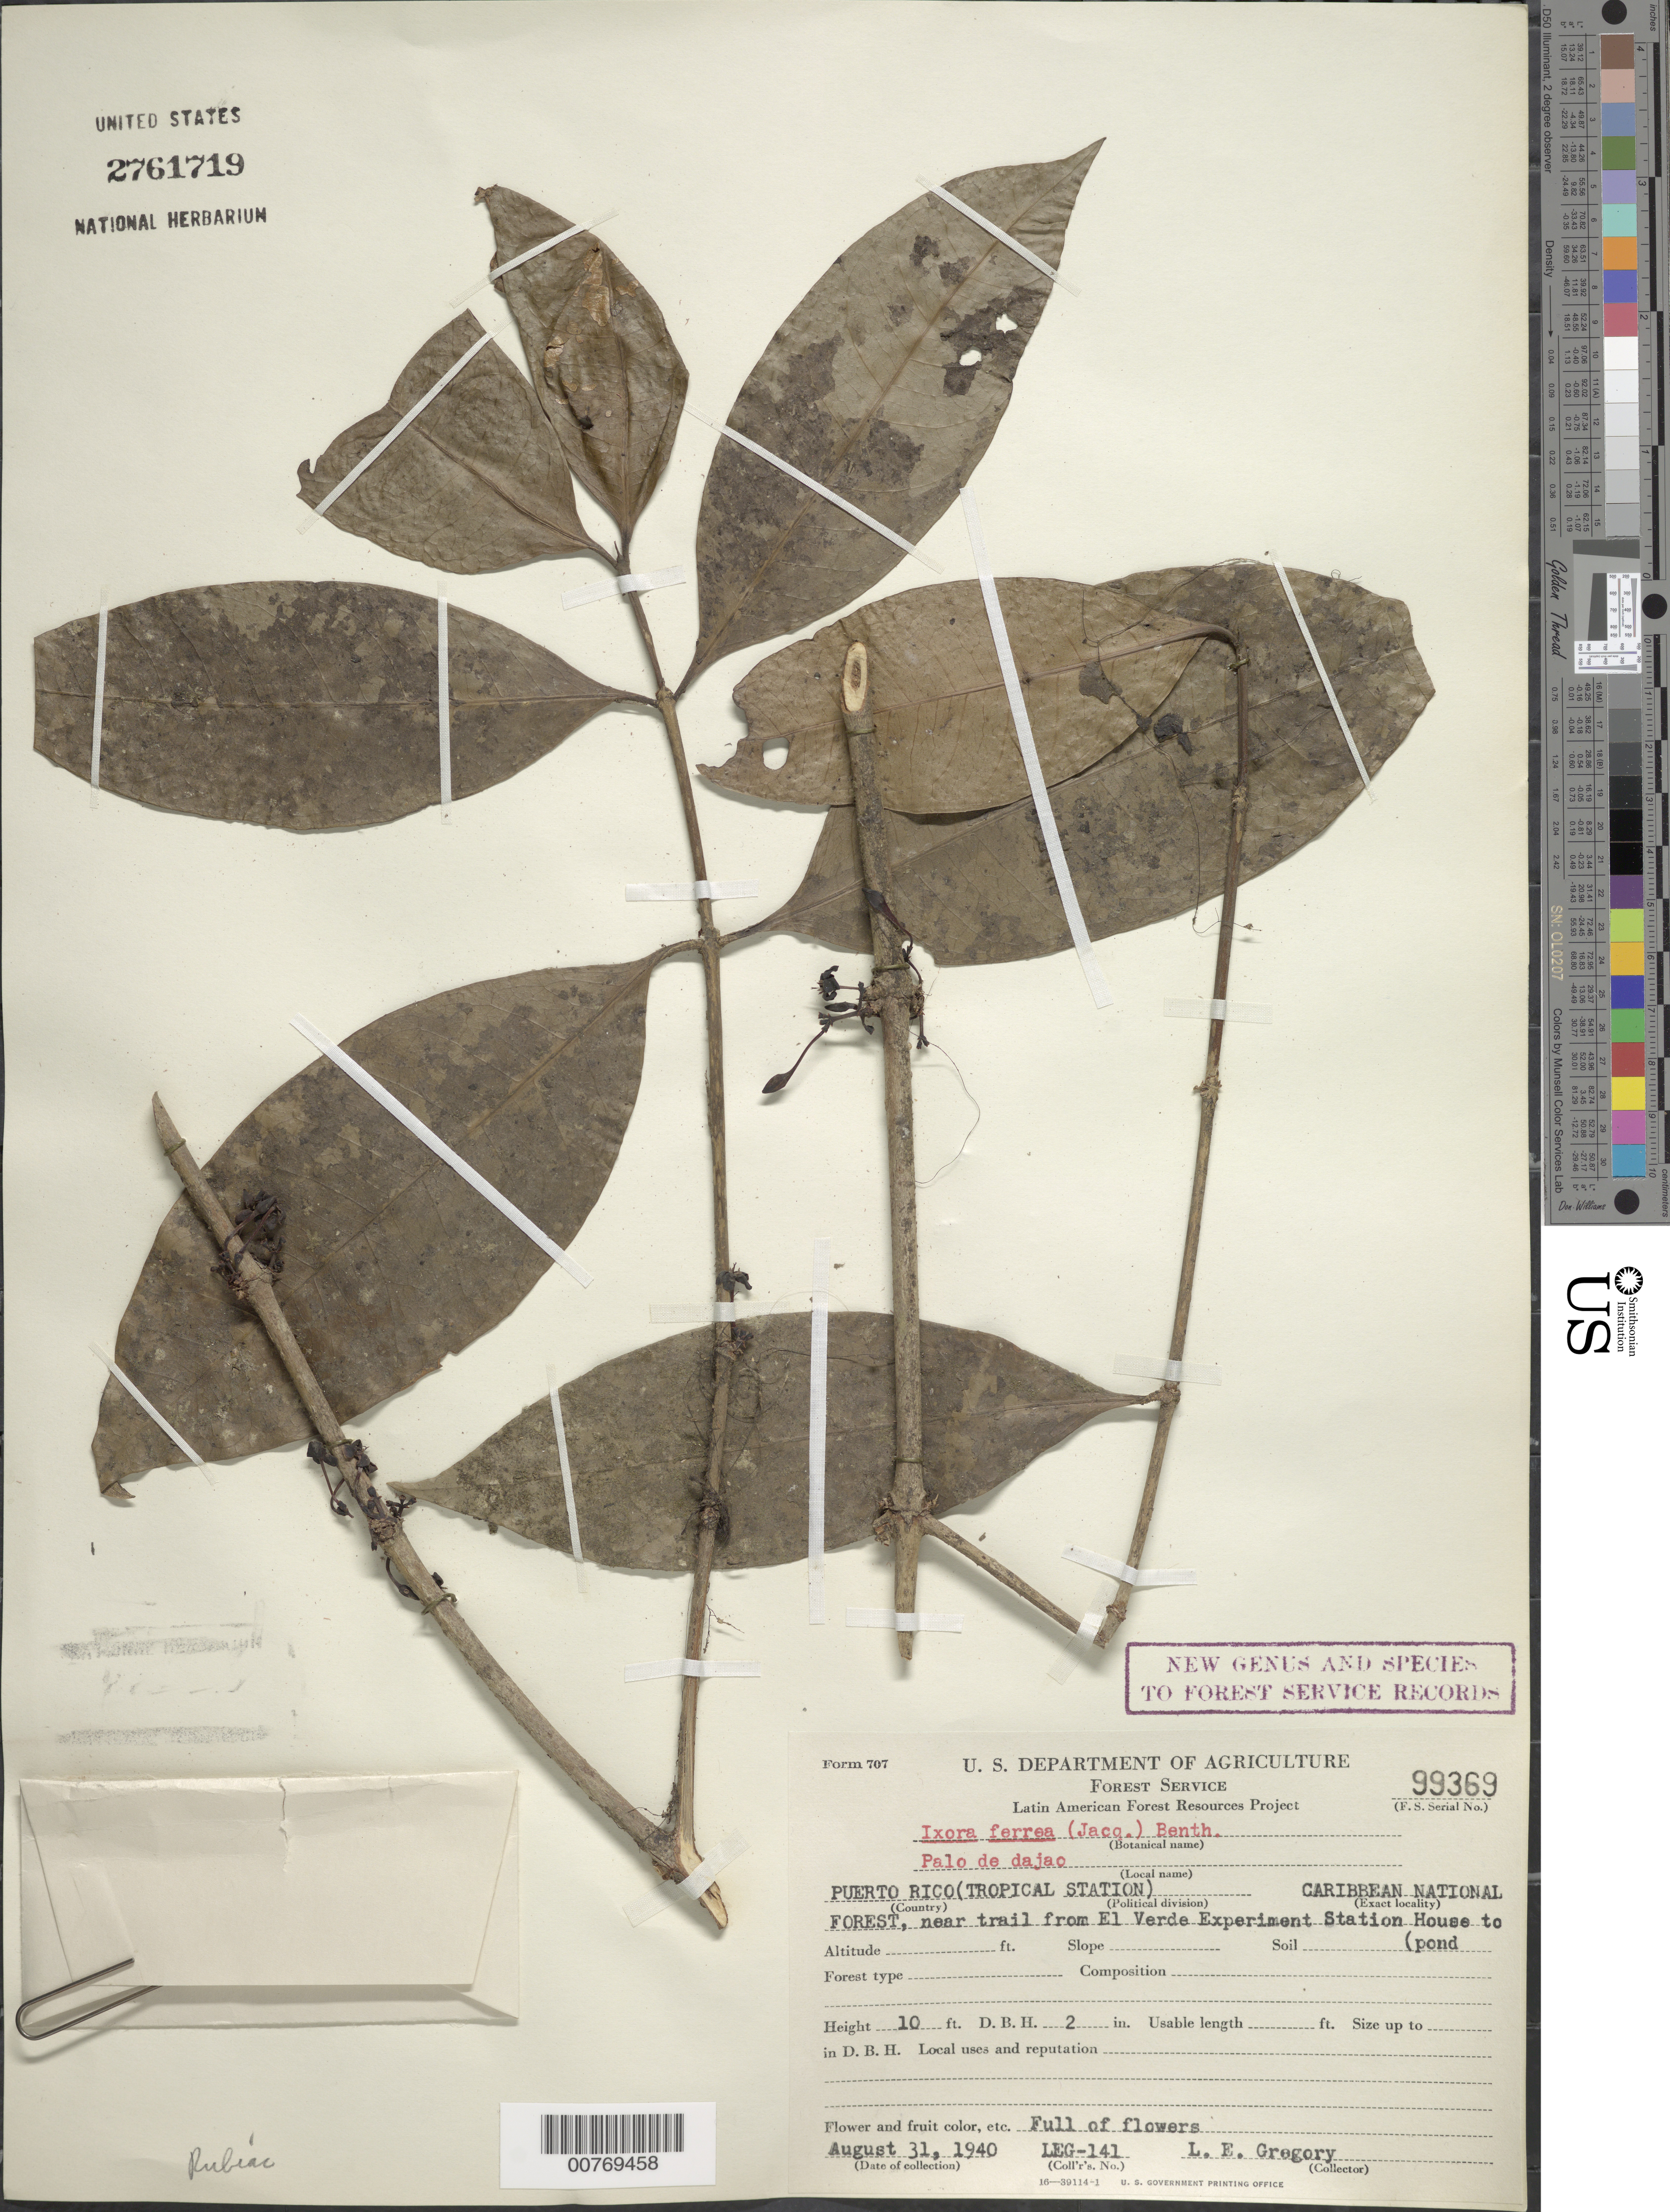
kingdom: Plantae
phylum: Tracheophyta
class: Magnoliopsida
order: Gentianales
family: Rubiaceae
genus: Ixora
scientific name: Ixora ferrea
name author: (Jacq.) Benth.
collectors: L. E. Gregory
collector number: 141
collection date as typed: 31 Aug 1940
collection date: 1940-08-31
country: Puerto Rico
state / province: Río Grande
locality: Caribbean National Forest, near trail from El Verde Experiment Station House to pond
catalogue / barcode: US 2761719